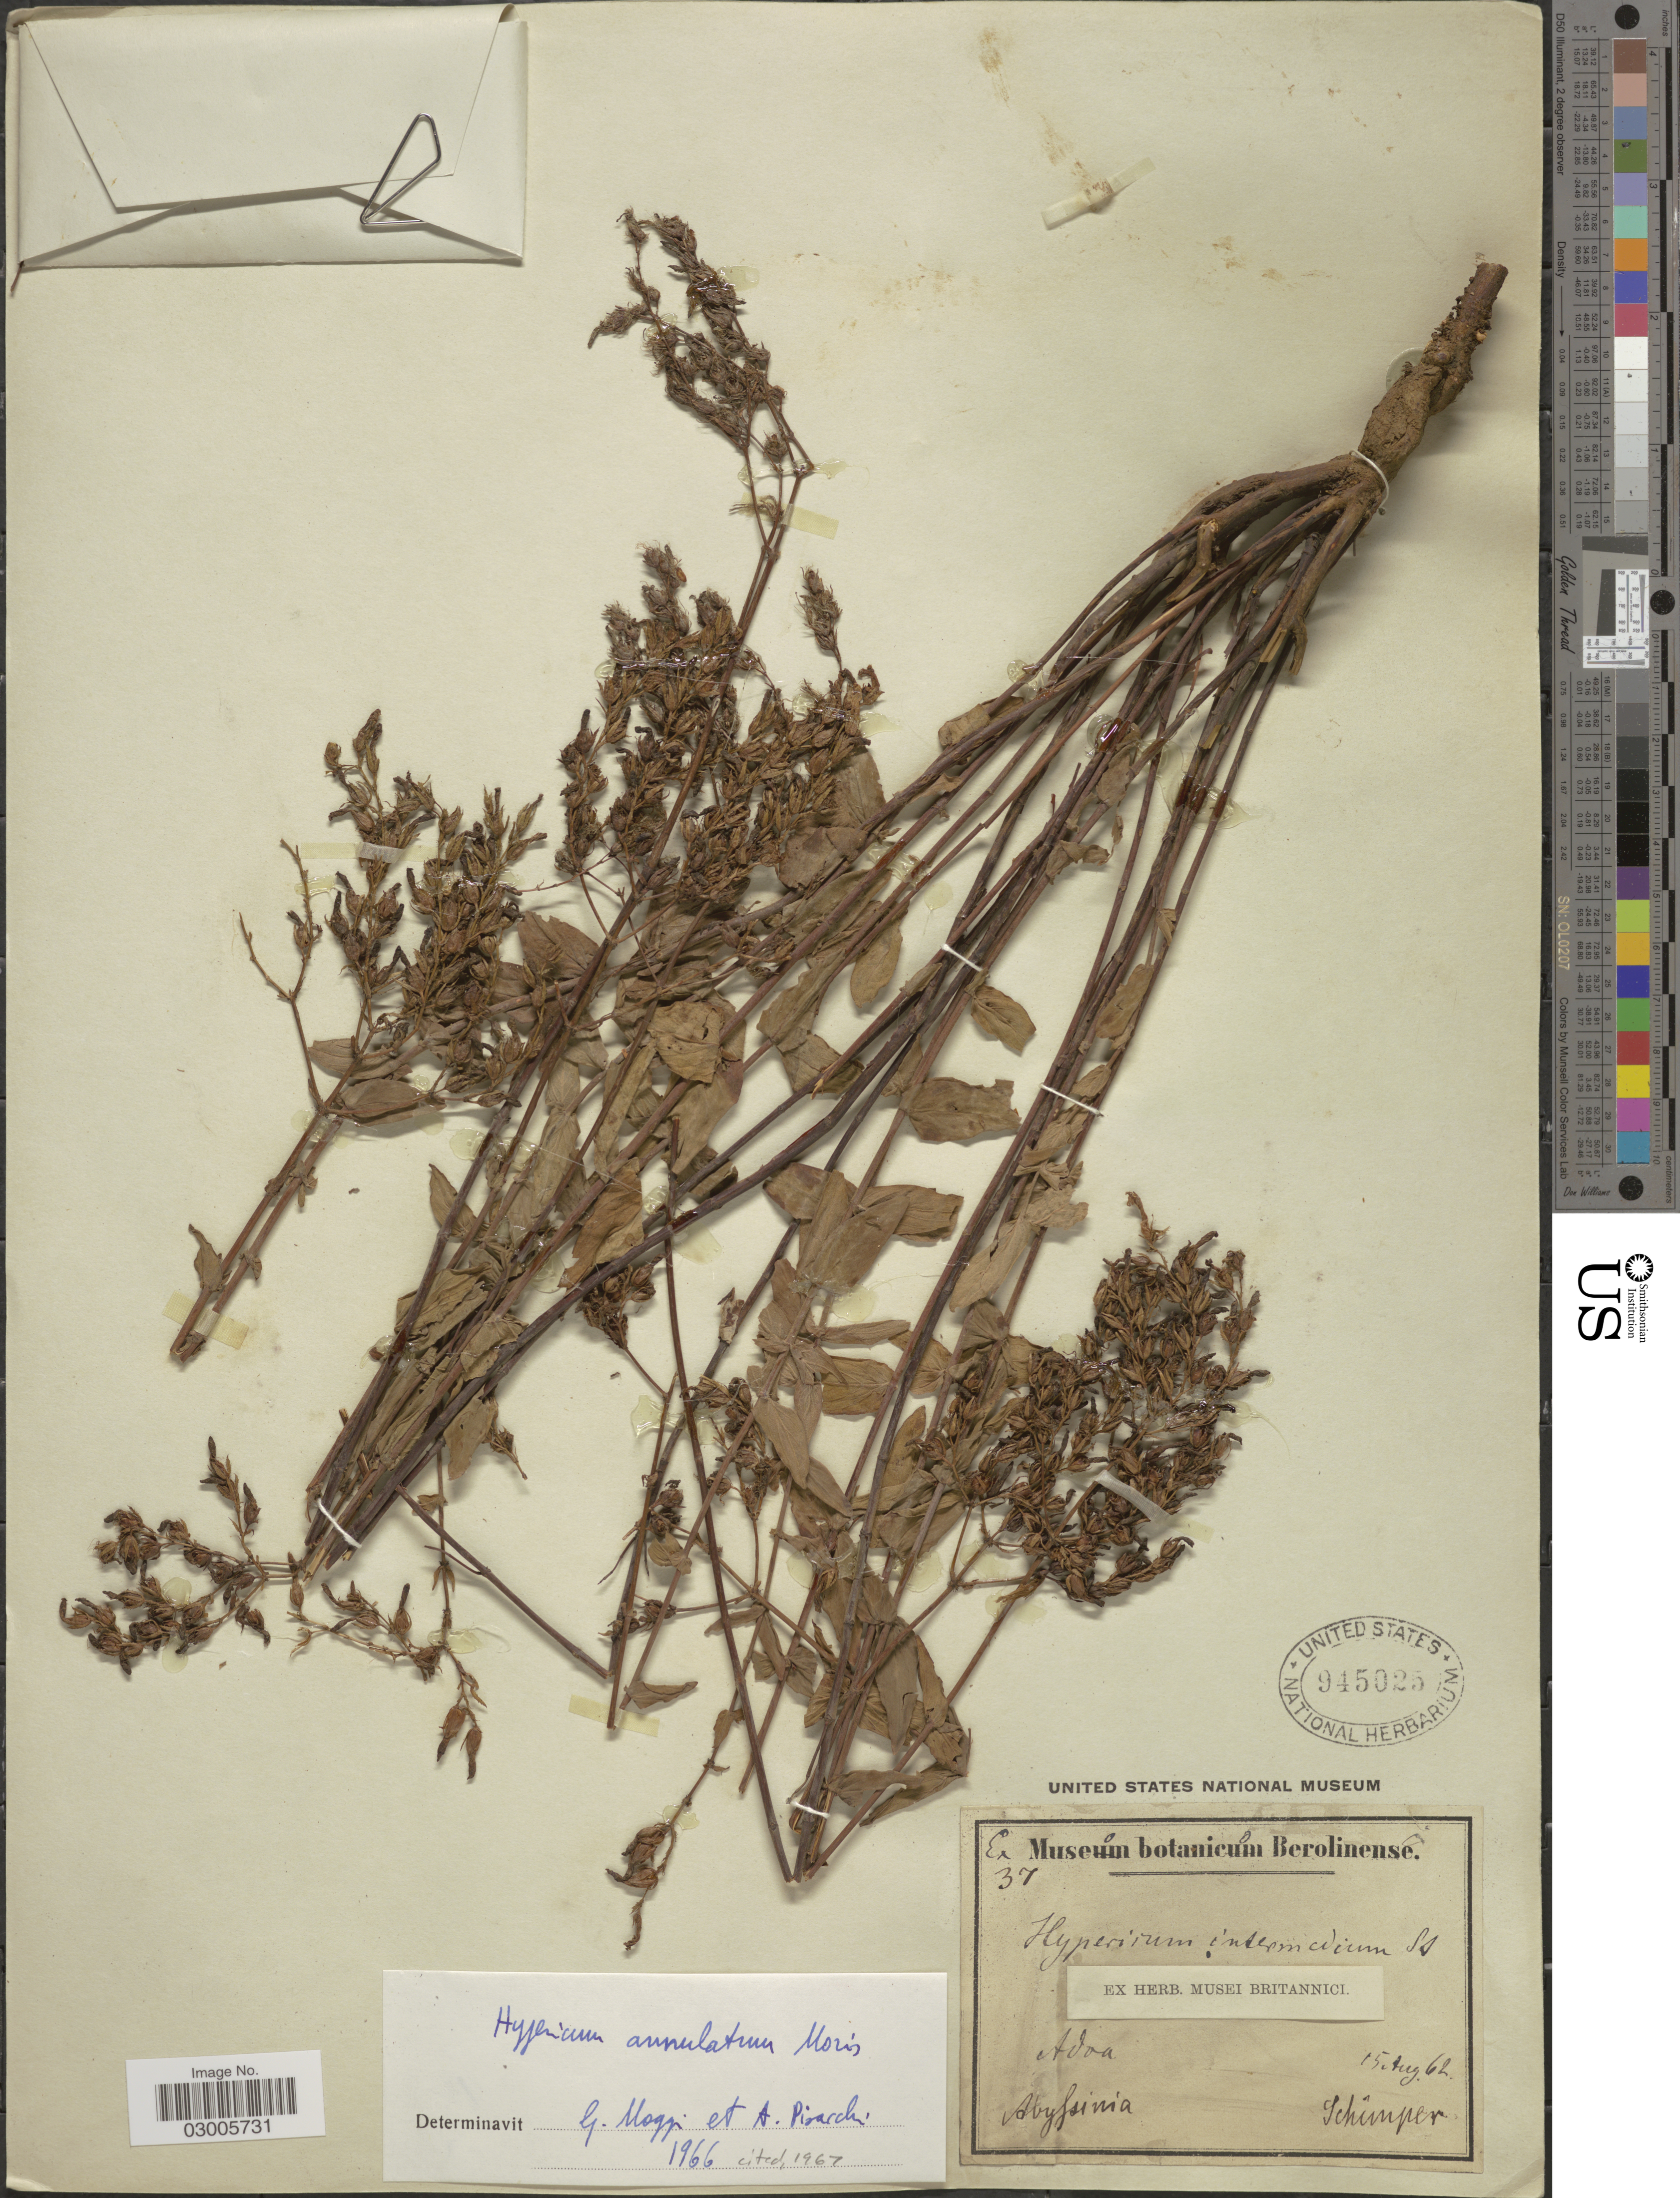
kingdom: Plantae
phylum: Tracheophyta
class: Magnoliopsida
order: Malpighiales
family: Hypericaceae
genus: Hypericum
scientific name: Hypericum annulatum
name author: Moris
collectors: -. Schimper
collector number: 37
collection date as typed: Transcribed d/m/y: 15/8/62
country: Eritrea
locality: Adoa, Abyssinia.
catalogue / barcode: US 945025